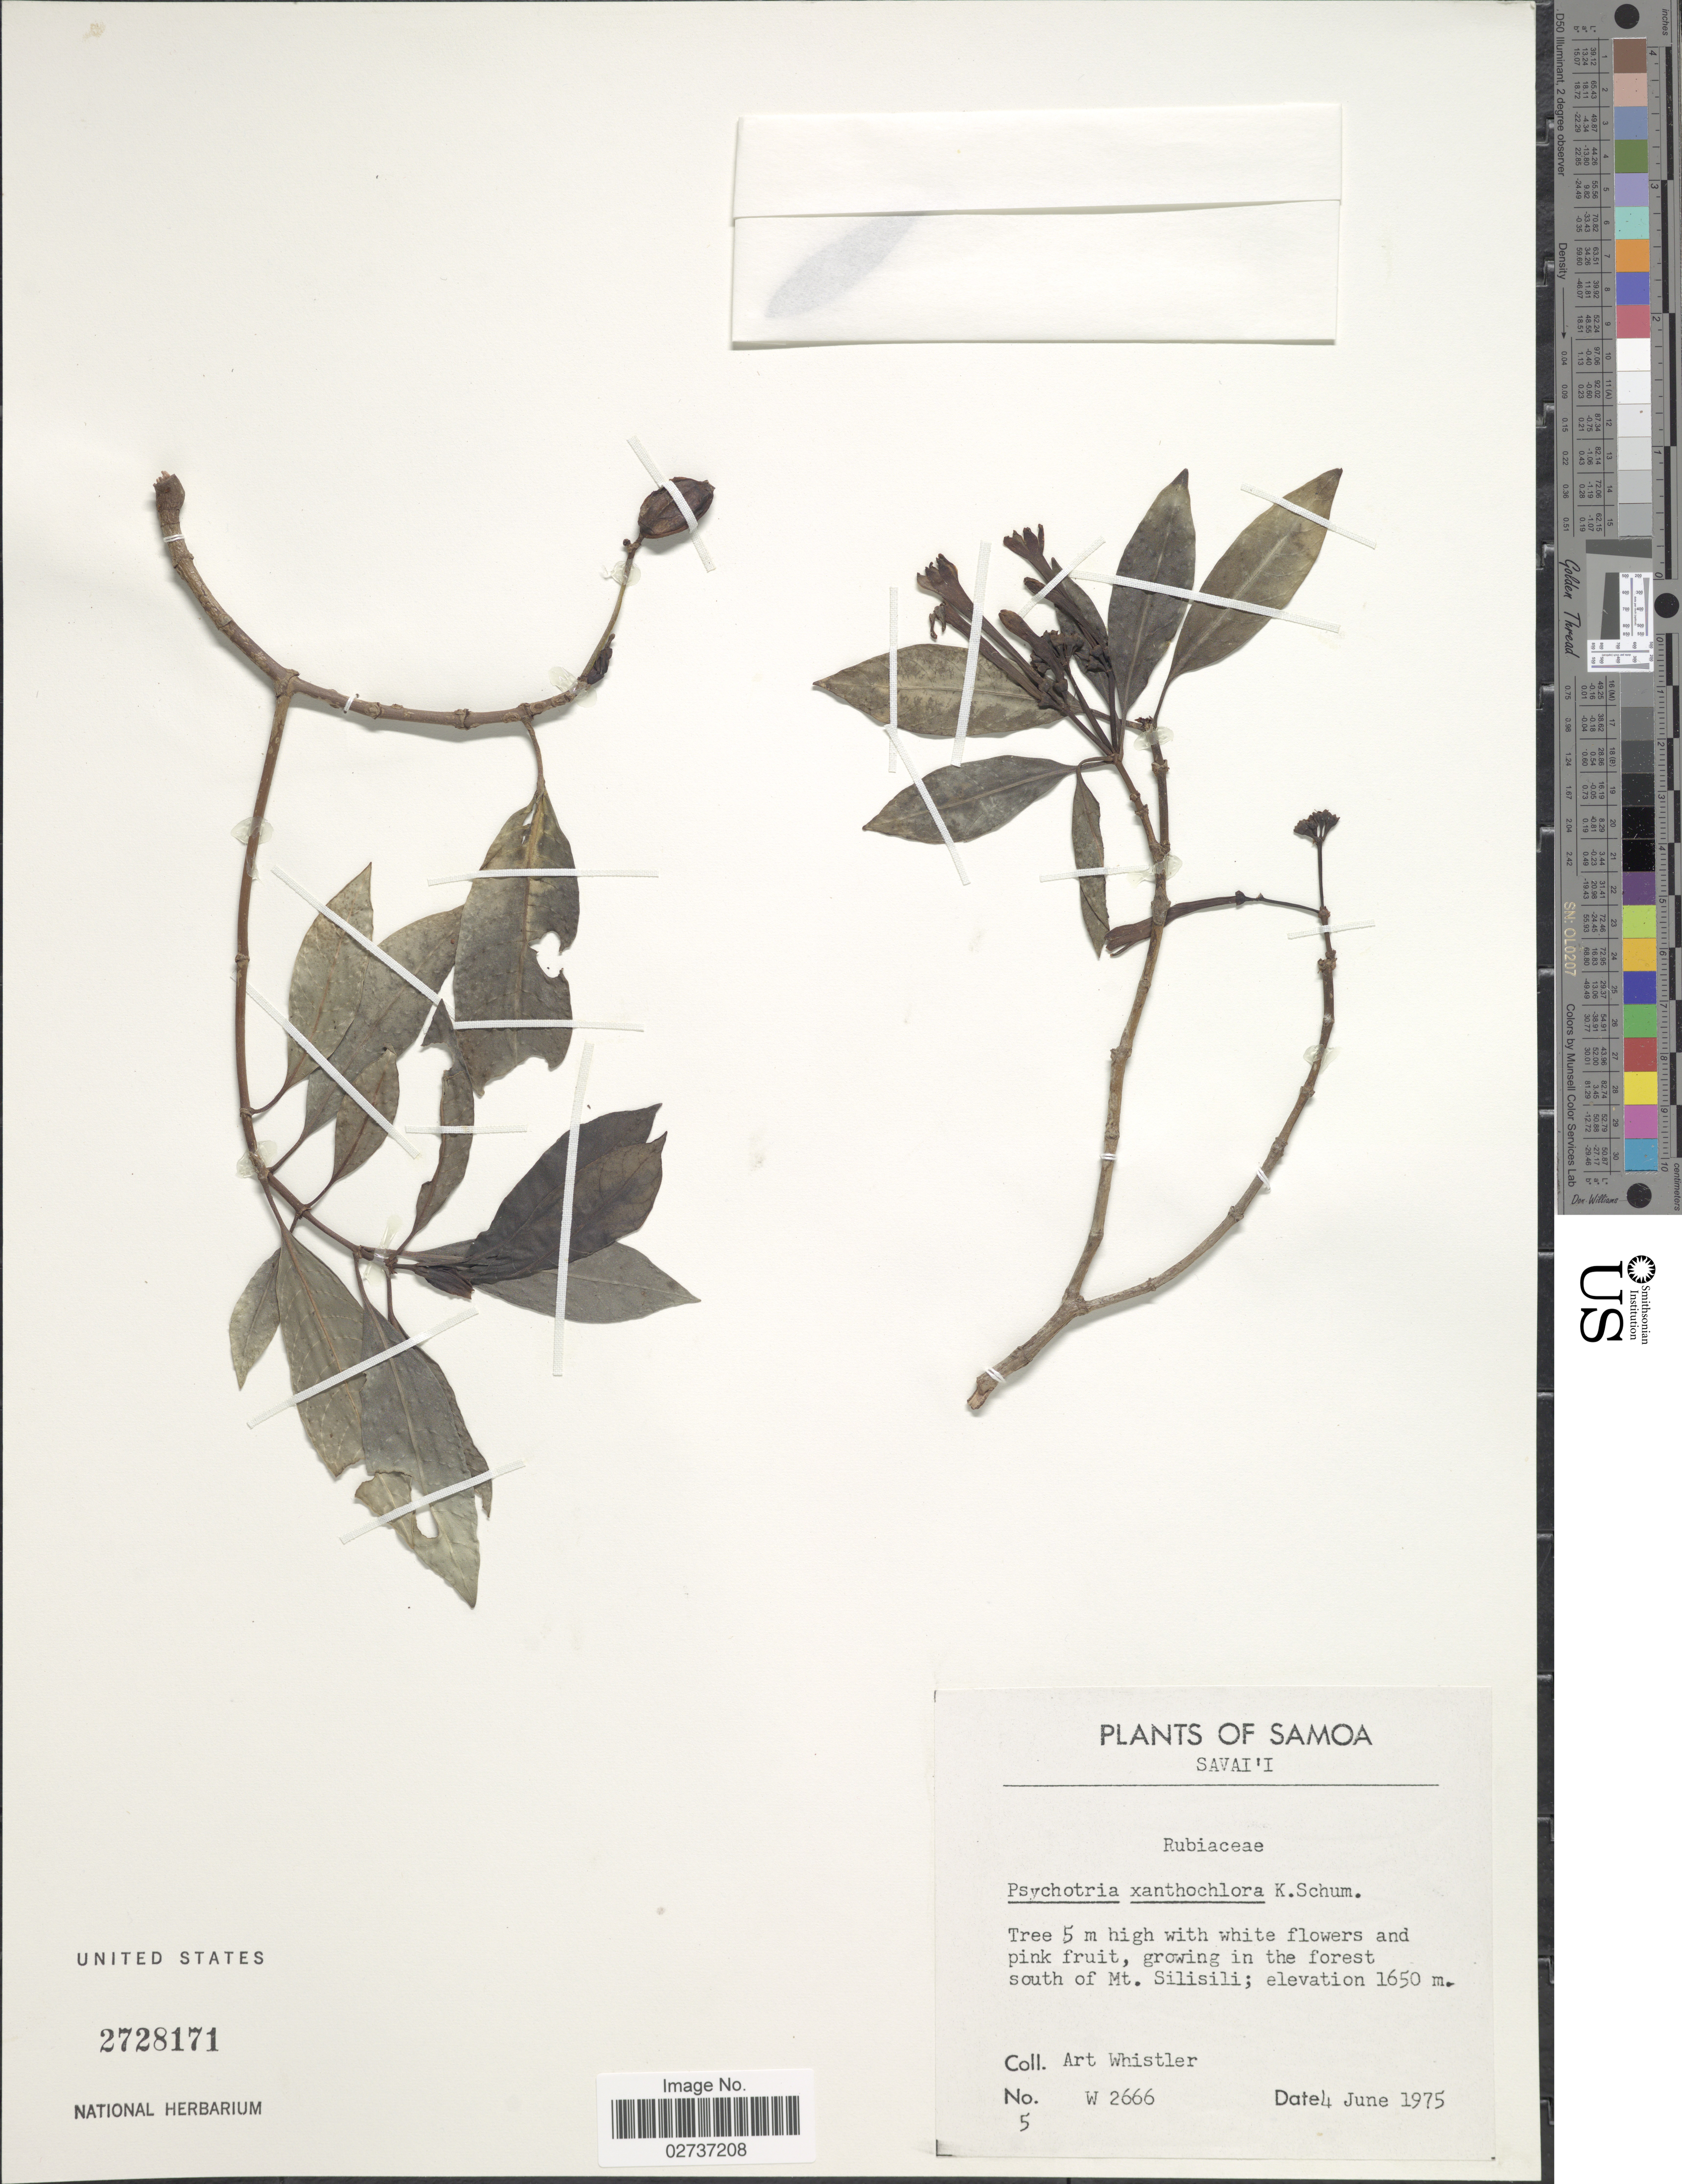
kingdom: Plantae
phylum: Tracheophyta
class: Magnoliopsida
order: Gentianales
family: Rubiaceae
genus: Psychotria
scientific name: Psychotria xanthochlora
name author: K. Schum.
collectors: A. Whistler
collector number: W 2666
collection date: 1975-06-04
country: Samoa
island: Savai'i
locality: Savaii, growing in the forest south of Mt. Silisili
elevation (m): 1650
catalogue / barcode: US 2728171